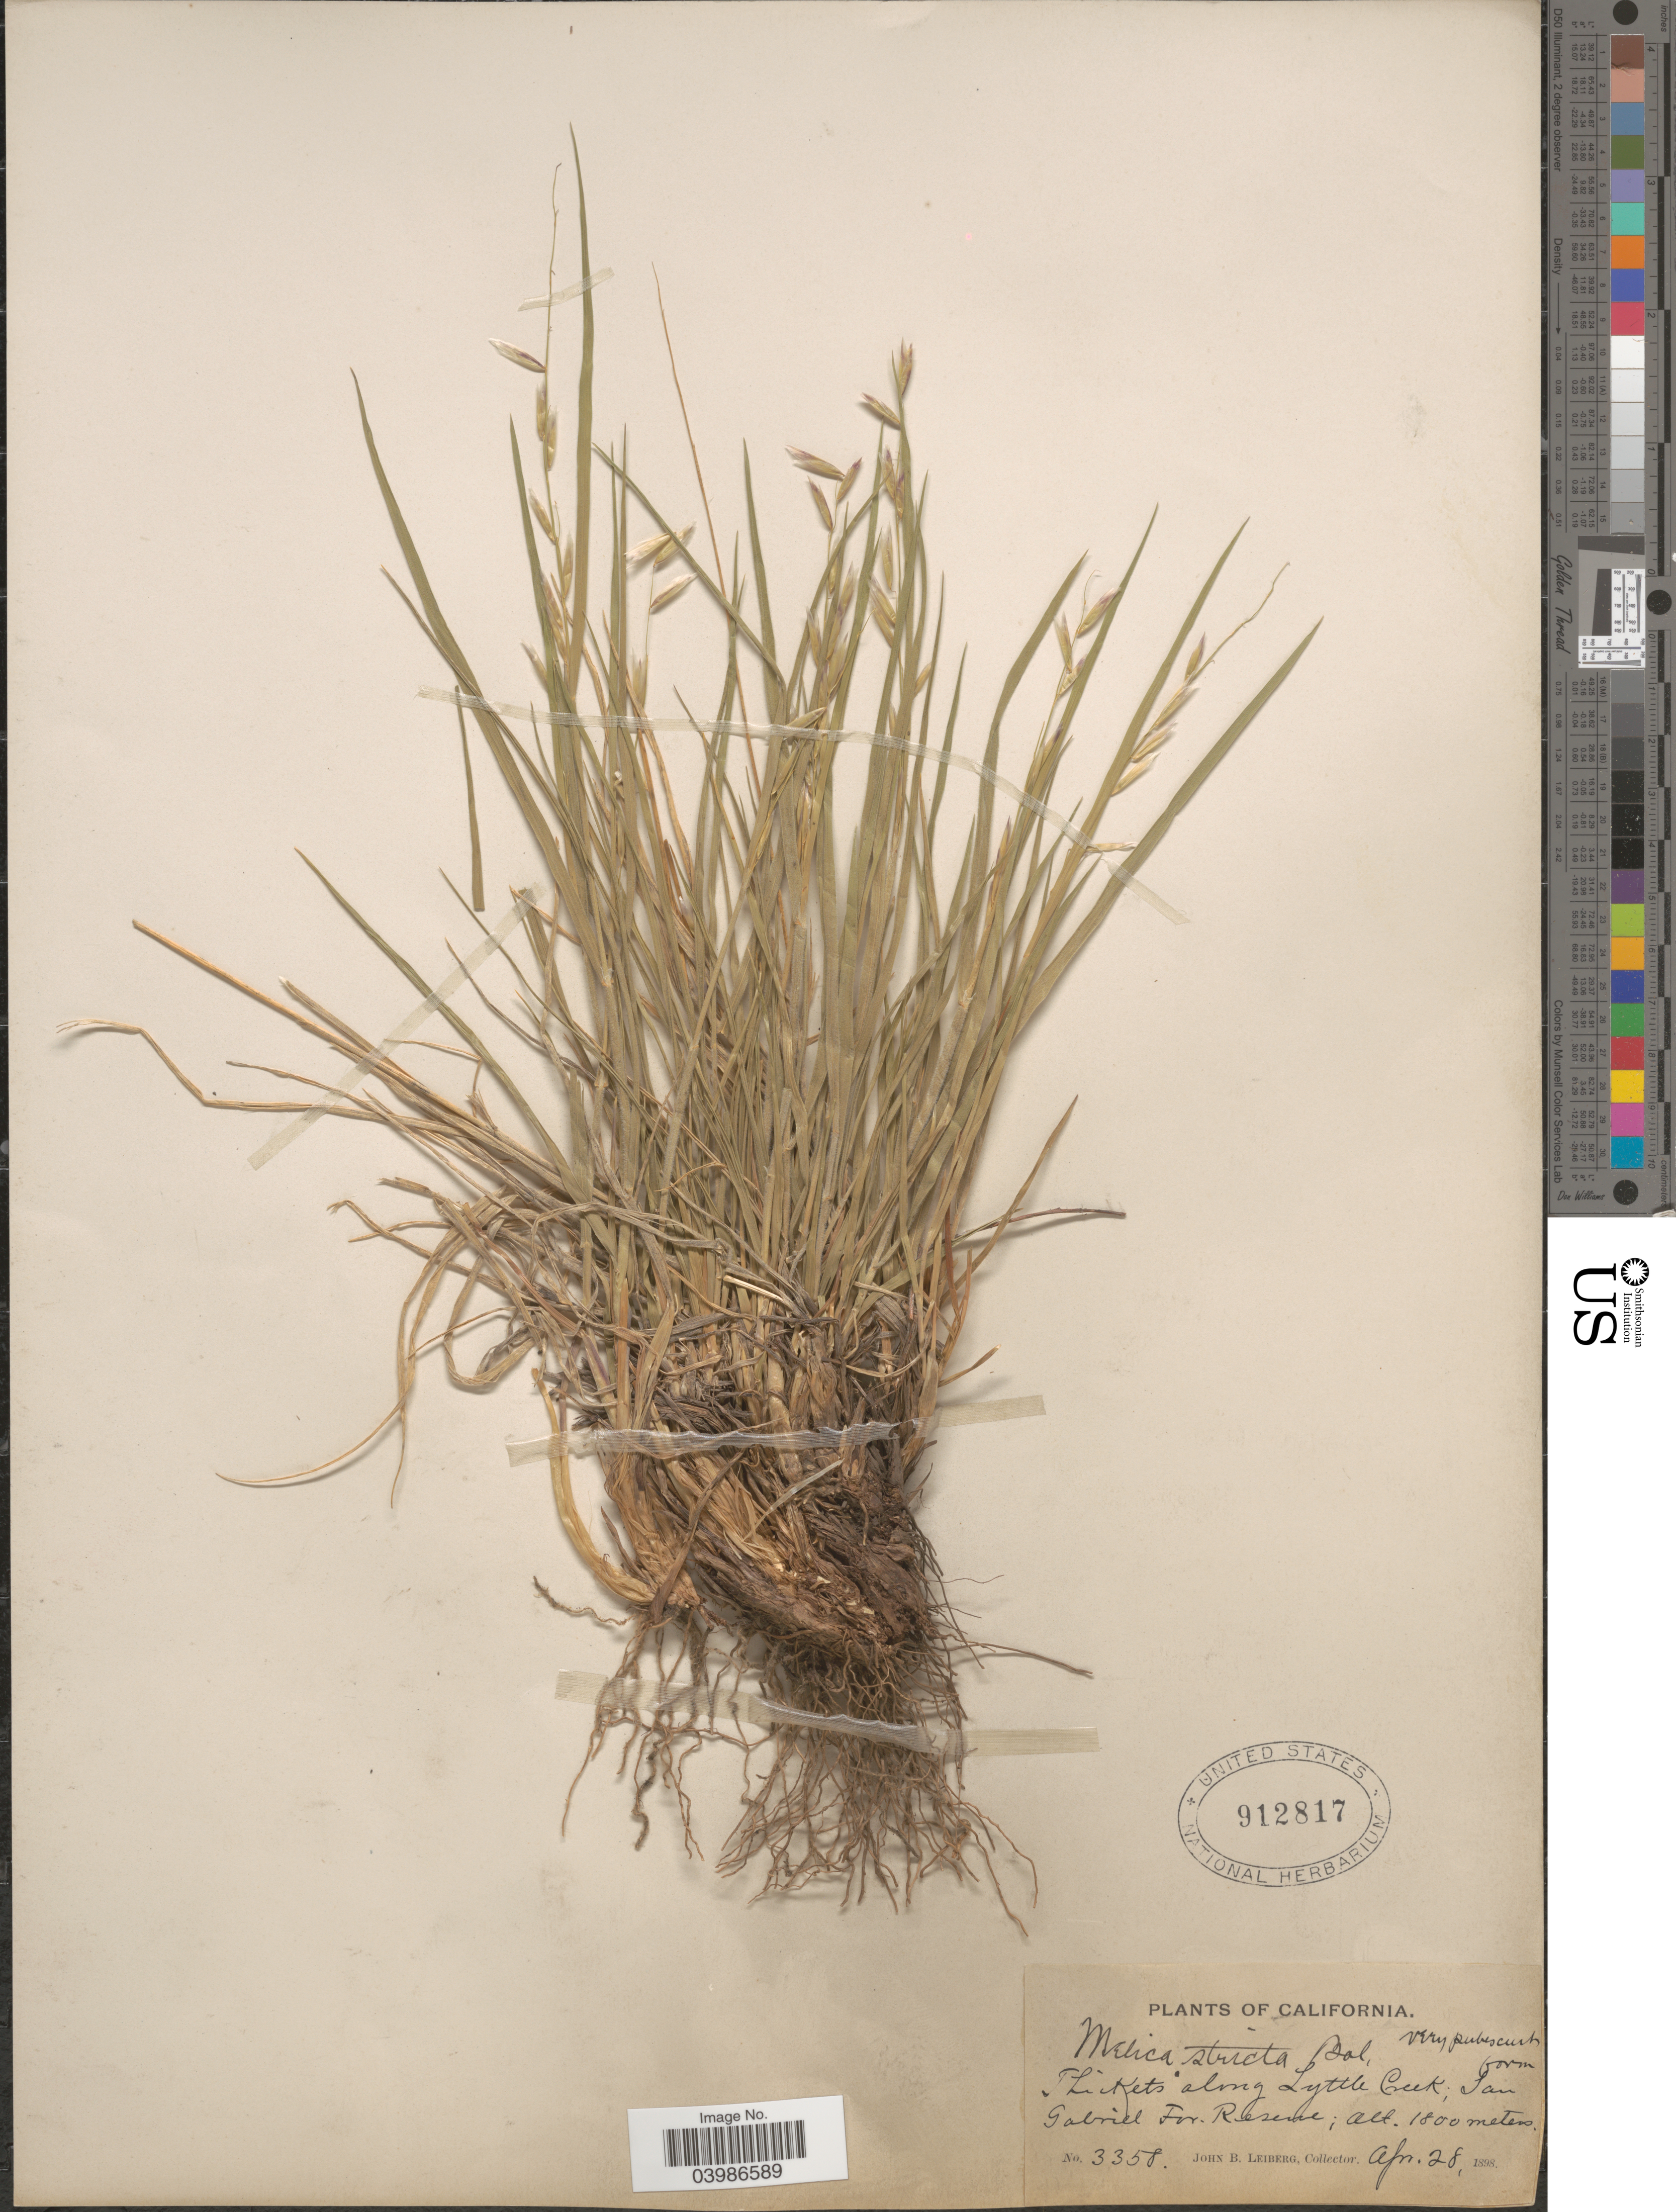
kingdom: Plantae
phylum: Tracheophyta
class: Liliopsida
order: Poales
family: Poaceae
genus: Melica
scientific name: Melica stricta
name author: Bol.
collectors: J. B. Leiberg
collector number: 3358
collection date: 1898-04-28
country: United States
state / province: California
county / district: Los Angeles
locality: Thickets along Lyttle Creek; San Gabriel For. Reserve.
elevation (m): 1800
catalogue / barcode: US 912817